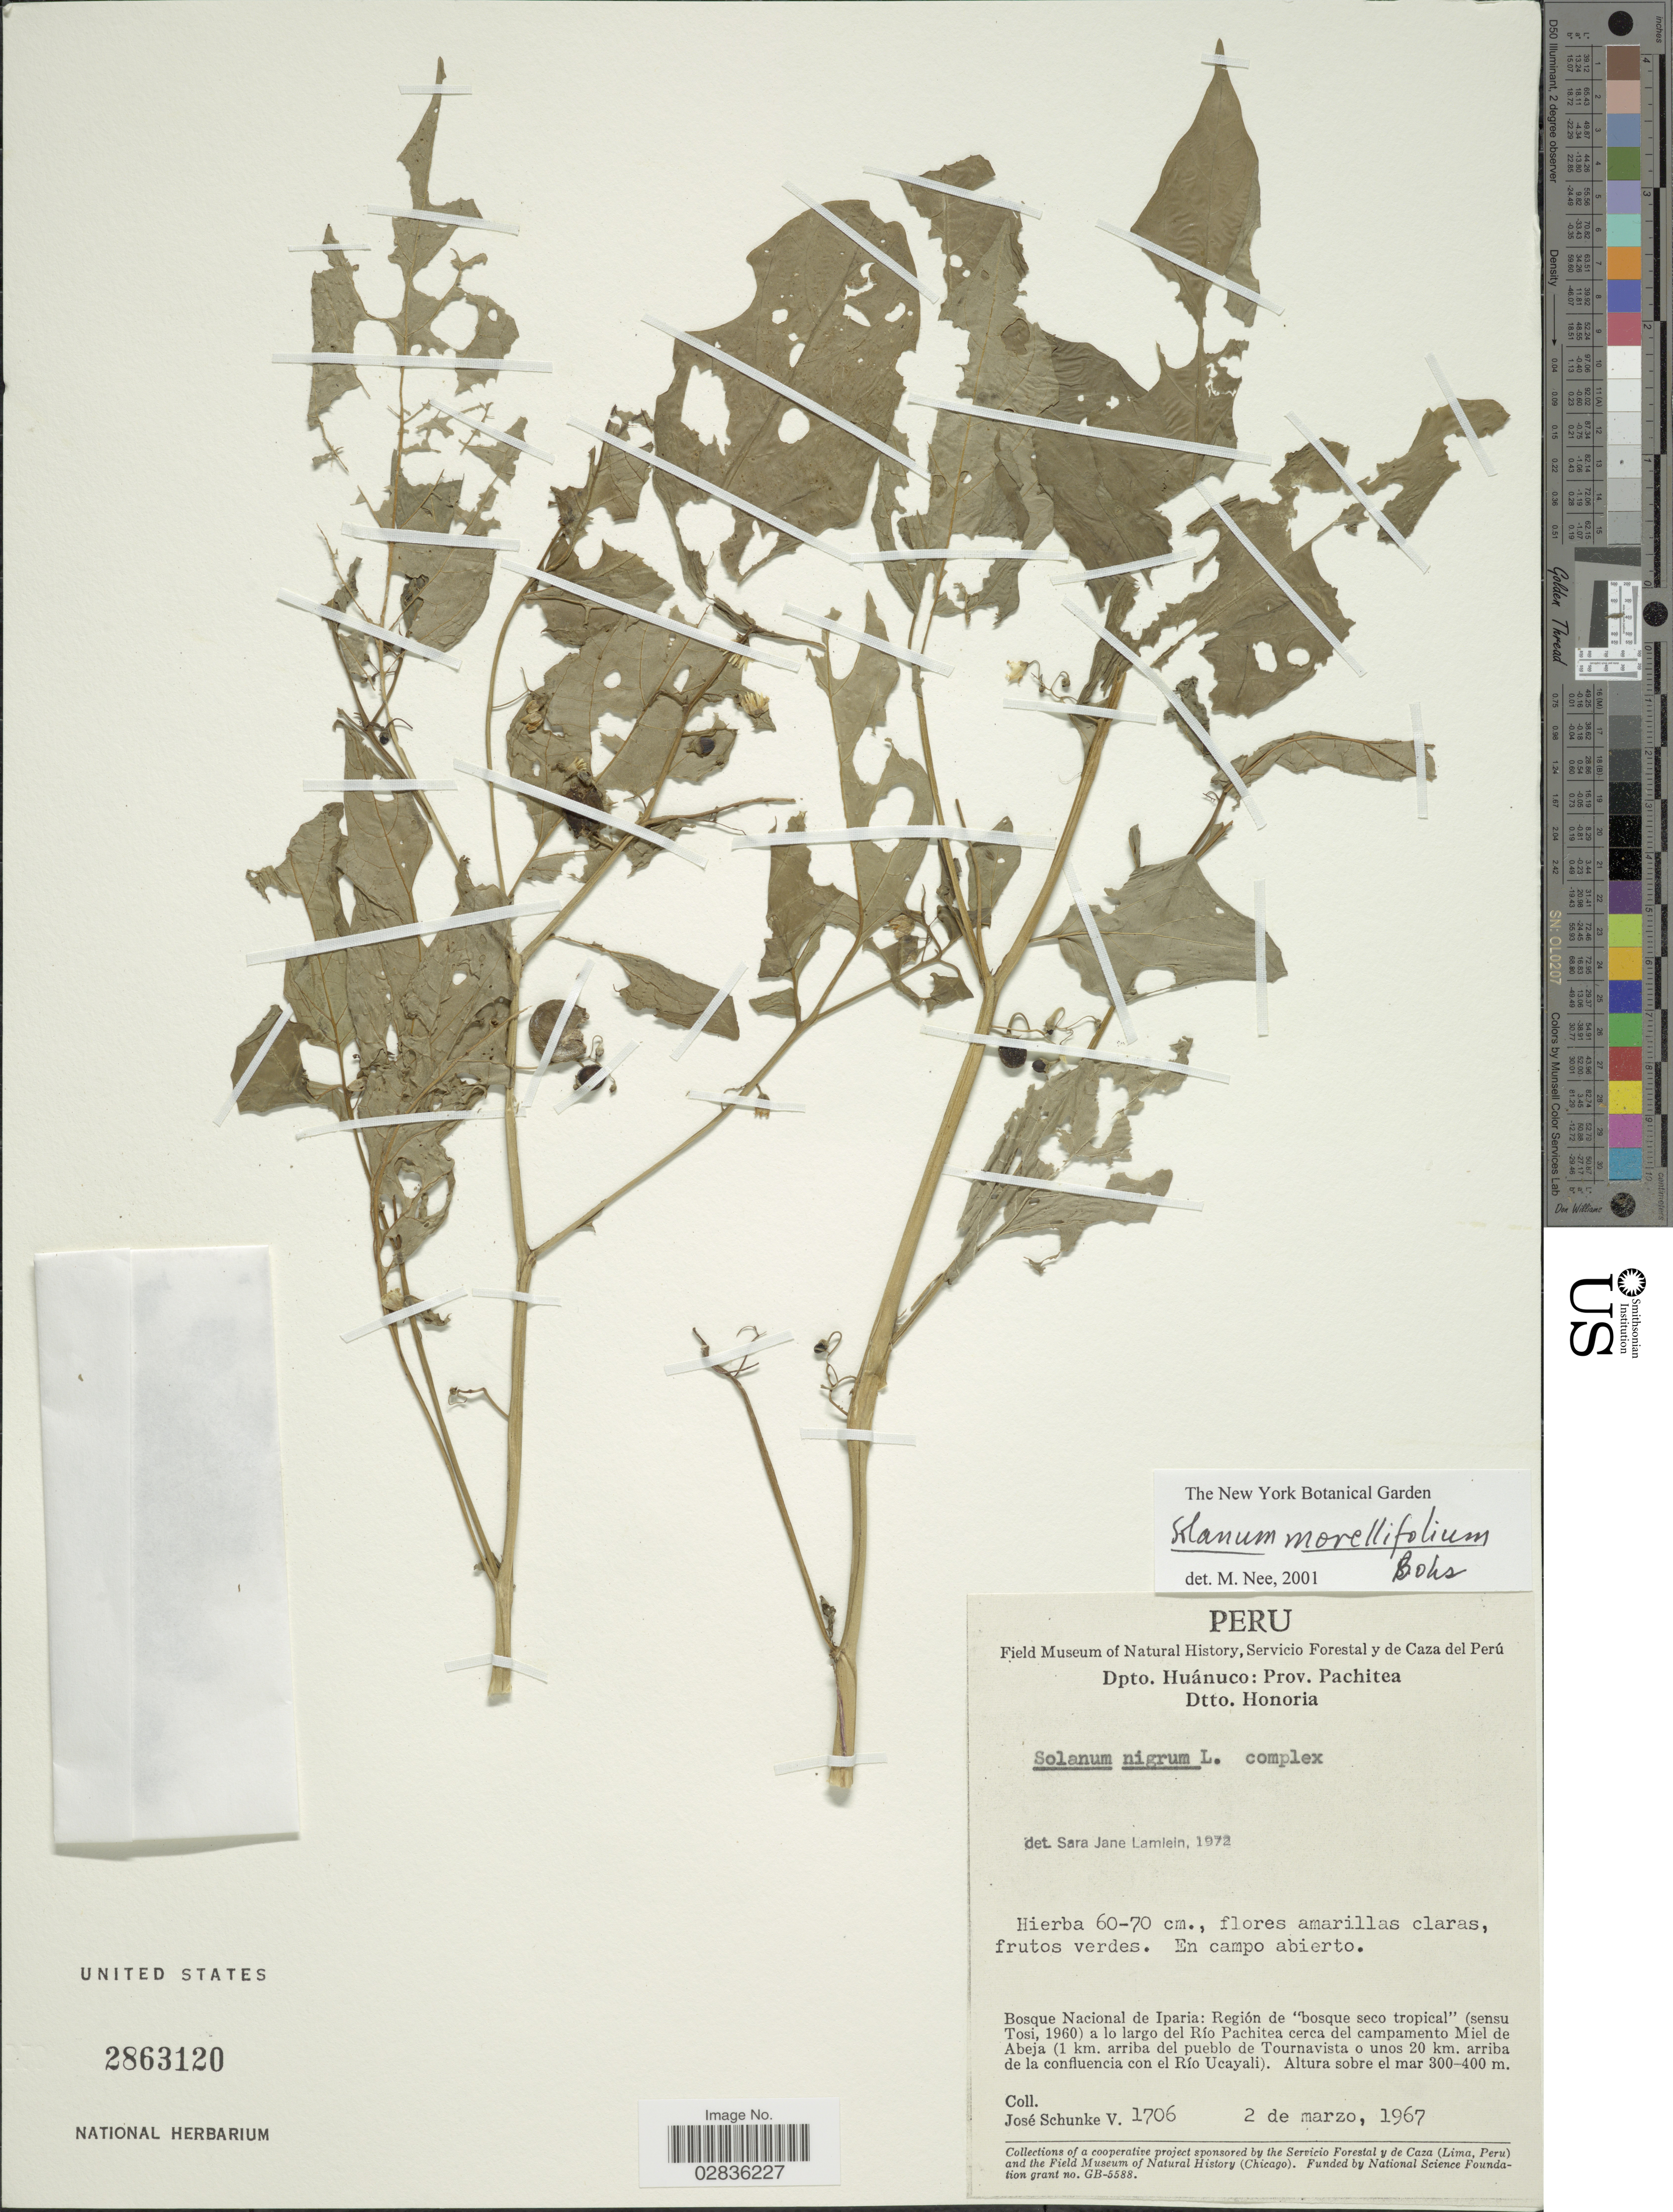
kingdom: Plantae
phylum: Tracheophyta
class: Magnoliopsida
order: Solanales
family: Solanaceae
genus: Solanum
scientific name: Solanum morellifolium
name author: Bohs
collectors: J. Schunke Vigo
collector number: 1706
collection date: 1967-03-02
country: Peru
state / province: Huánuco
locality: Dpto. Huánuco: Prov. Pachitea. Dtto. Honoria. Bosque Nacional de Iparia: Región de "bosque seco tropical"(sensu Tosi, 1960) a lo largo del Río Pachitea cerca del campamento Miel de Abeja (1 km. arriba del pueblo de Tournavista o unos 20 km. arriba de la confluencia con el Río Ucayali).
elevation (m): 300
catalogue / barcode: US 2863120